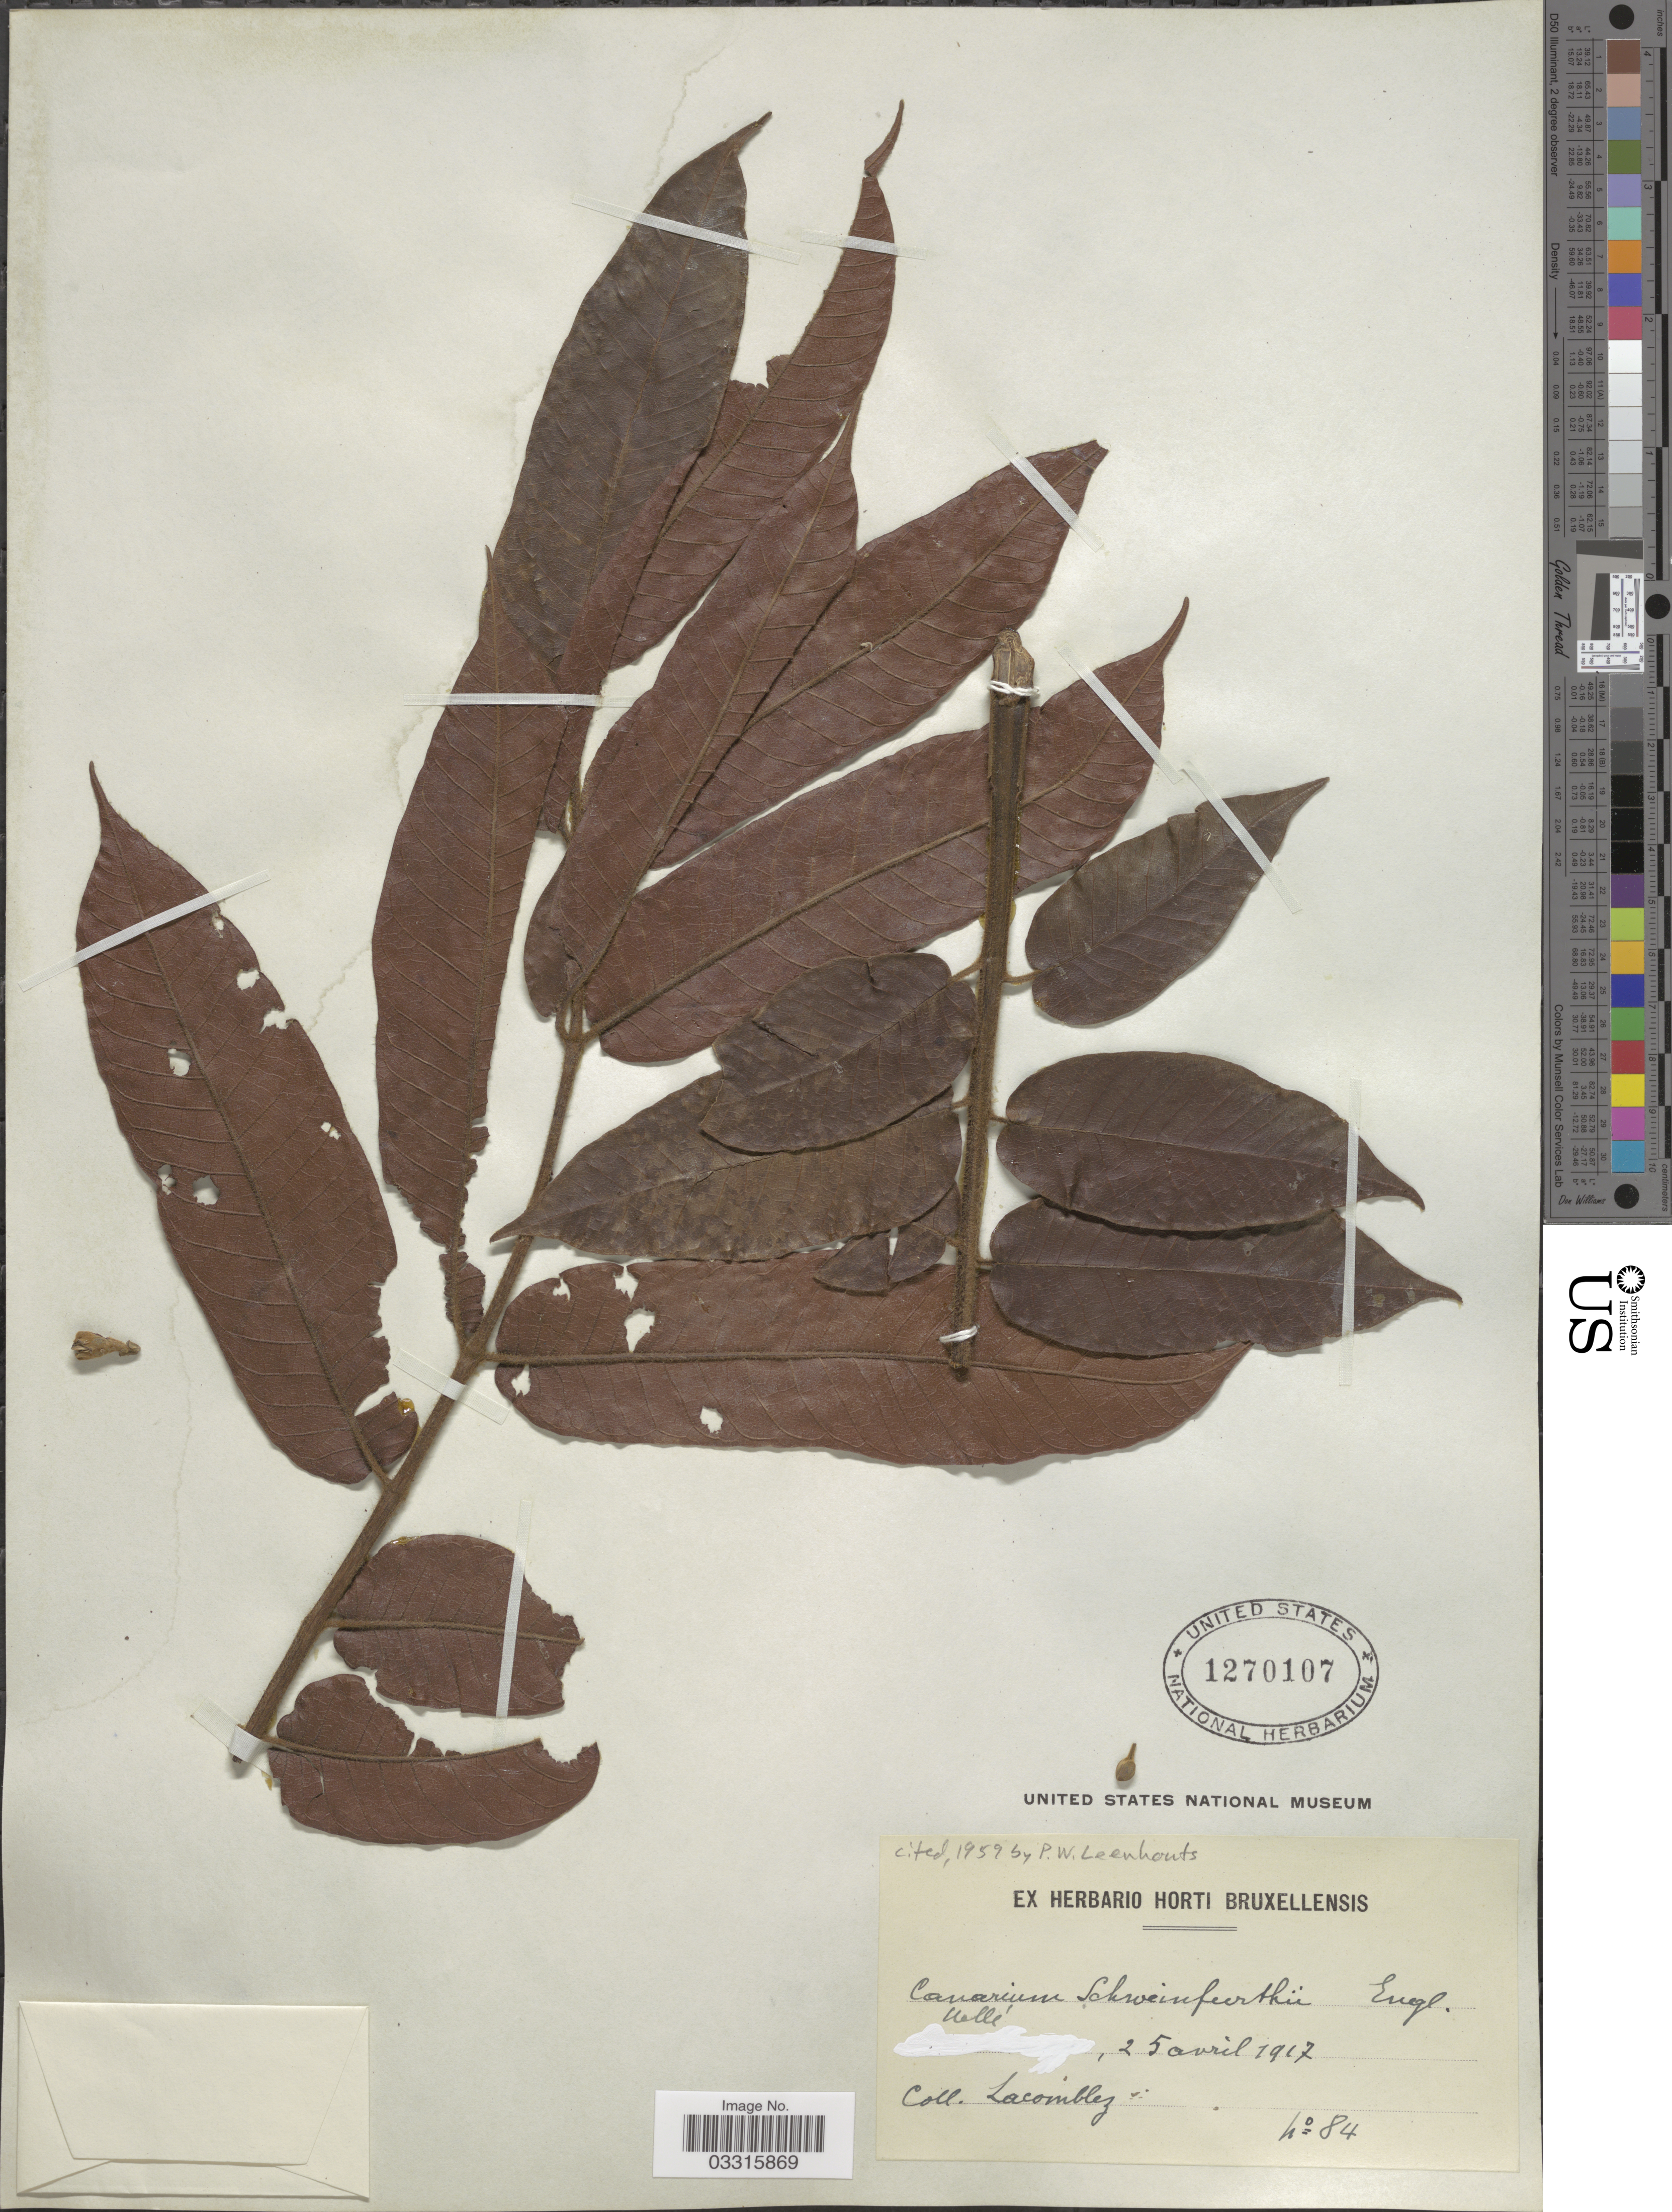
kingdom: Plantae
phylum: Tracheophyta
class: Magnoliopsida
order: Sapindales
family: Burseraceae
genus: Canarium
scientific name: Canarium schweinfurthii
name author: Engl.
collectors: Lacomblez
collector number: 84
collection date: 1917-04-25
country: Congo, Democratic Republic of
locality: Uellé.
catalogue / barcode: US 1270107